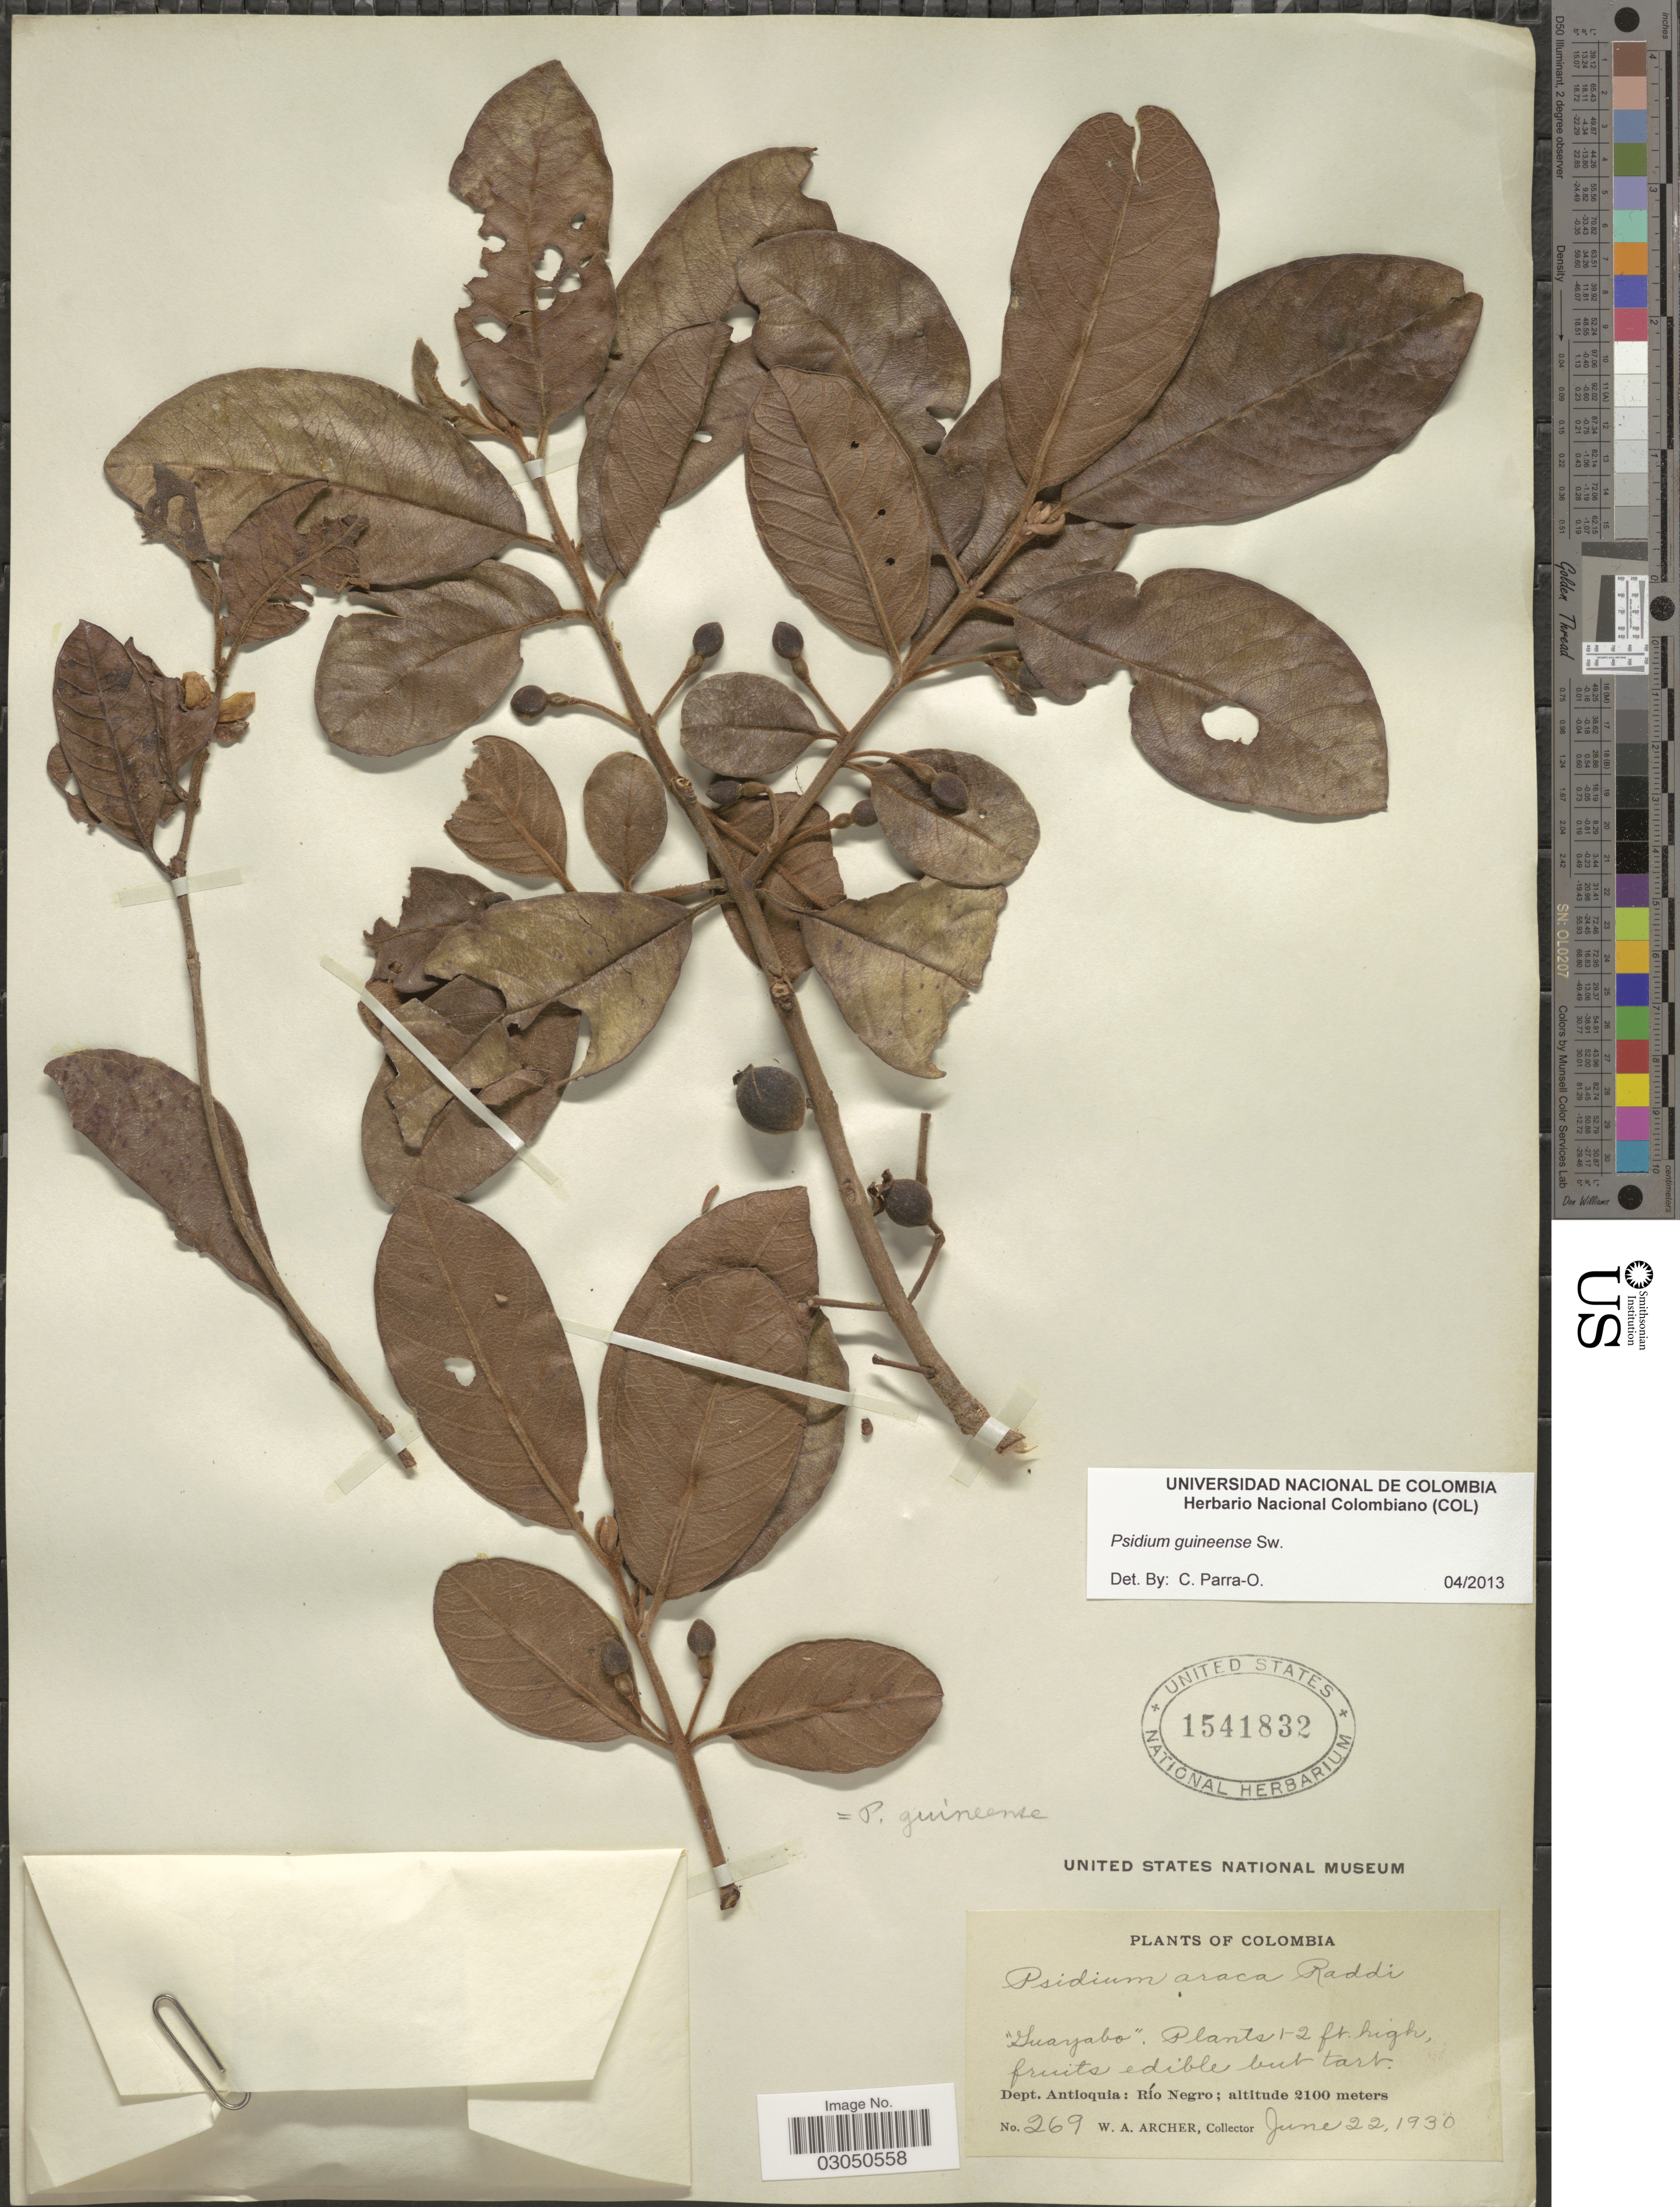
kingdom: Plantae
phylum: Tracheophyta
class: Magnoliopsida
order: Myrtales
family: Myrtaceae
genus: Psidium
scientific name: Psidium guineense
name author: Sw.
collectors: W. Archer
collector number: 269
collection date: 1930-06-22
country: Colombia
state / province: Antioquia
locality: Dept. Antioquia: Río Negro.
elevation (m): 2100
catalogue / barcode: US 1541832